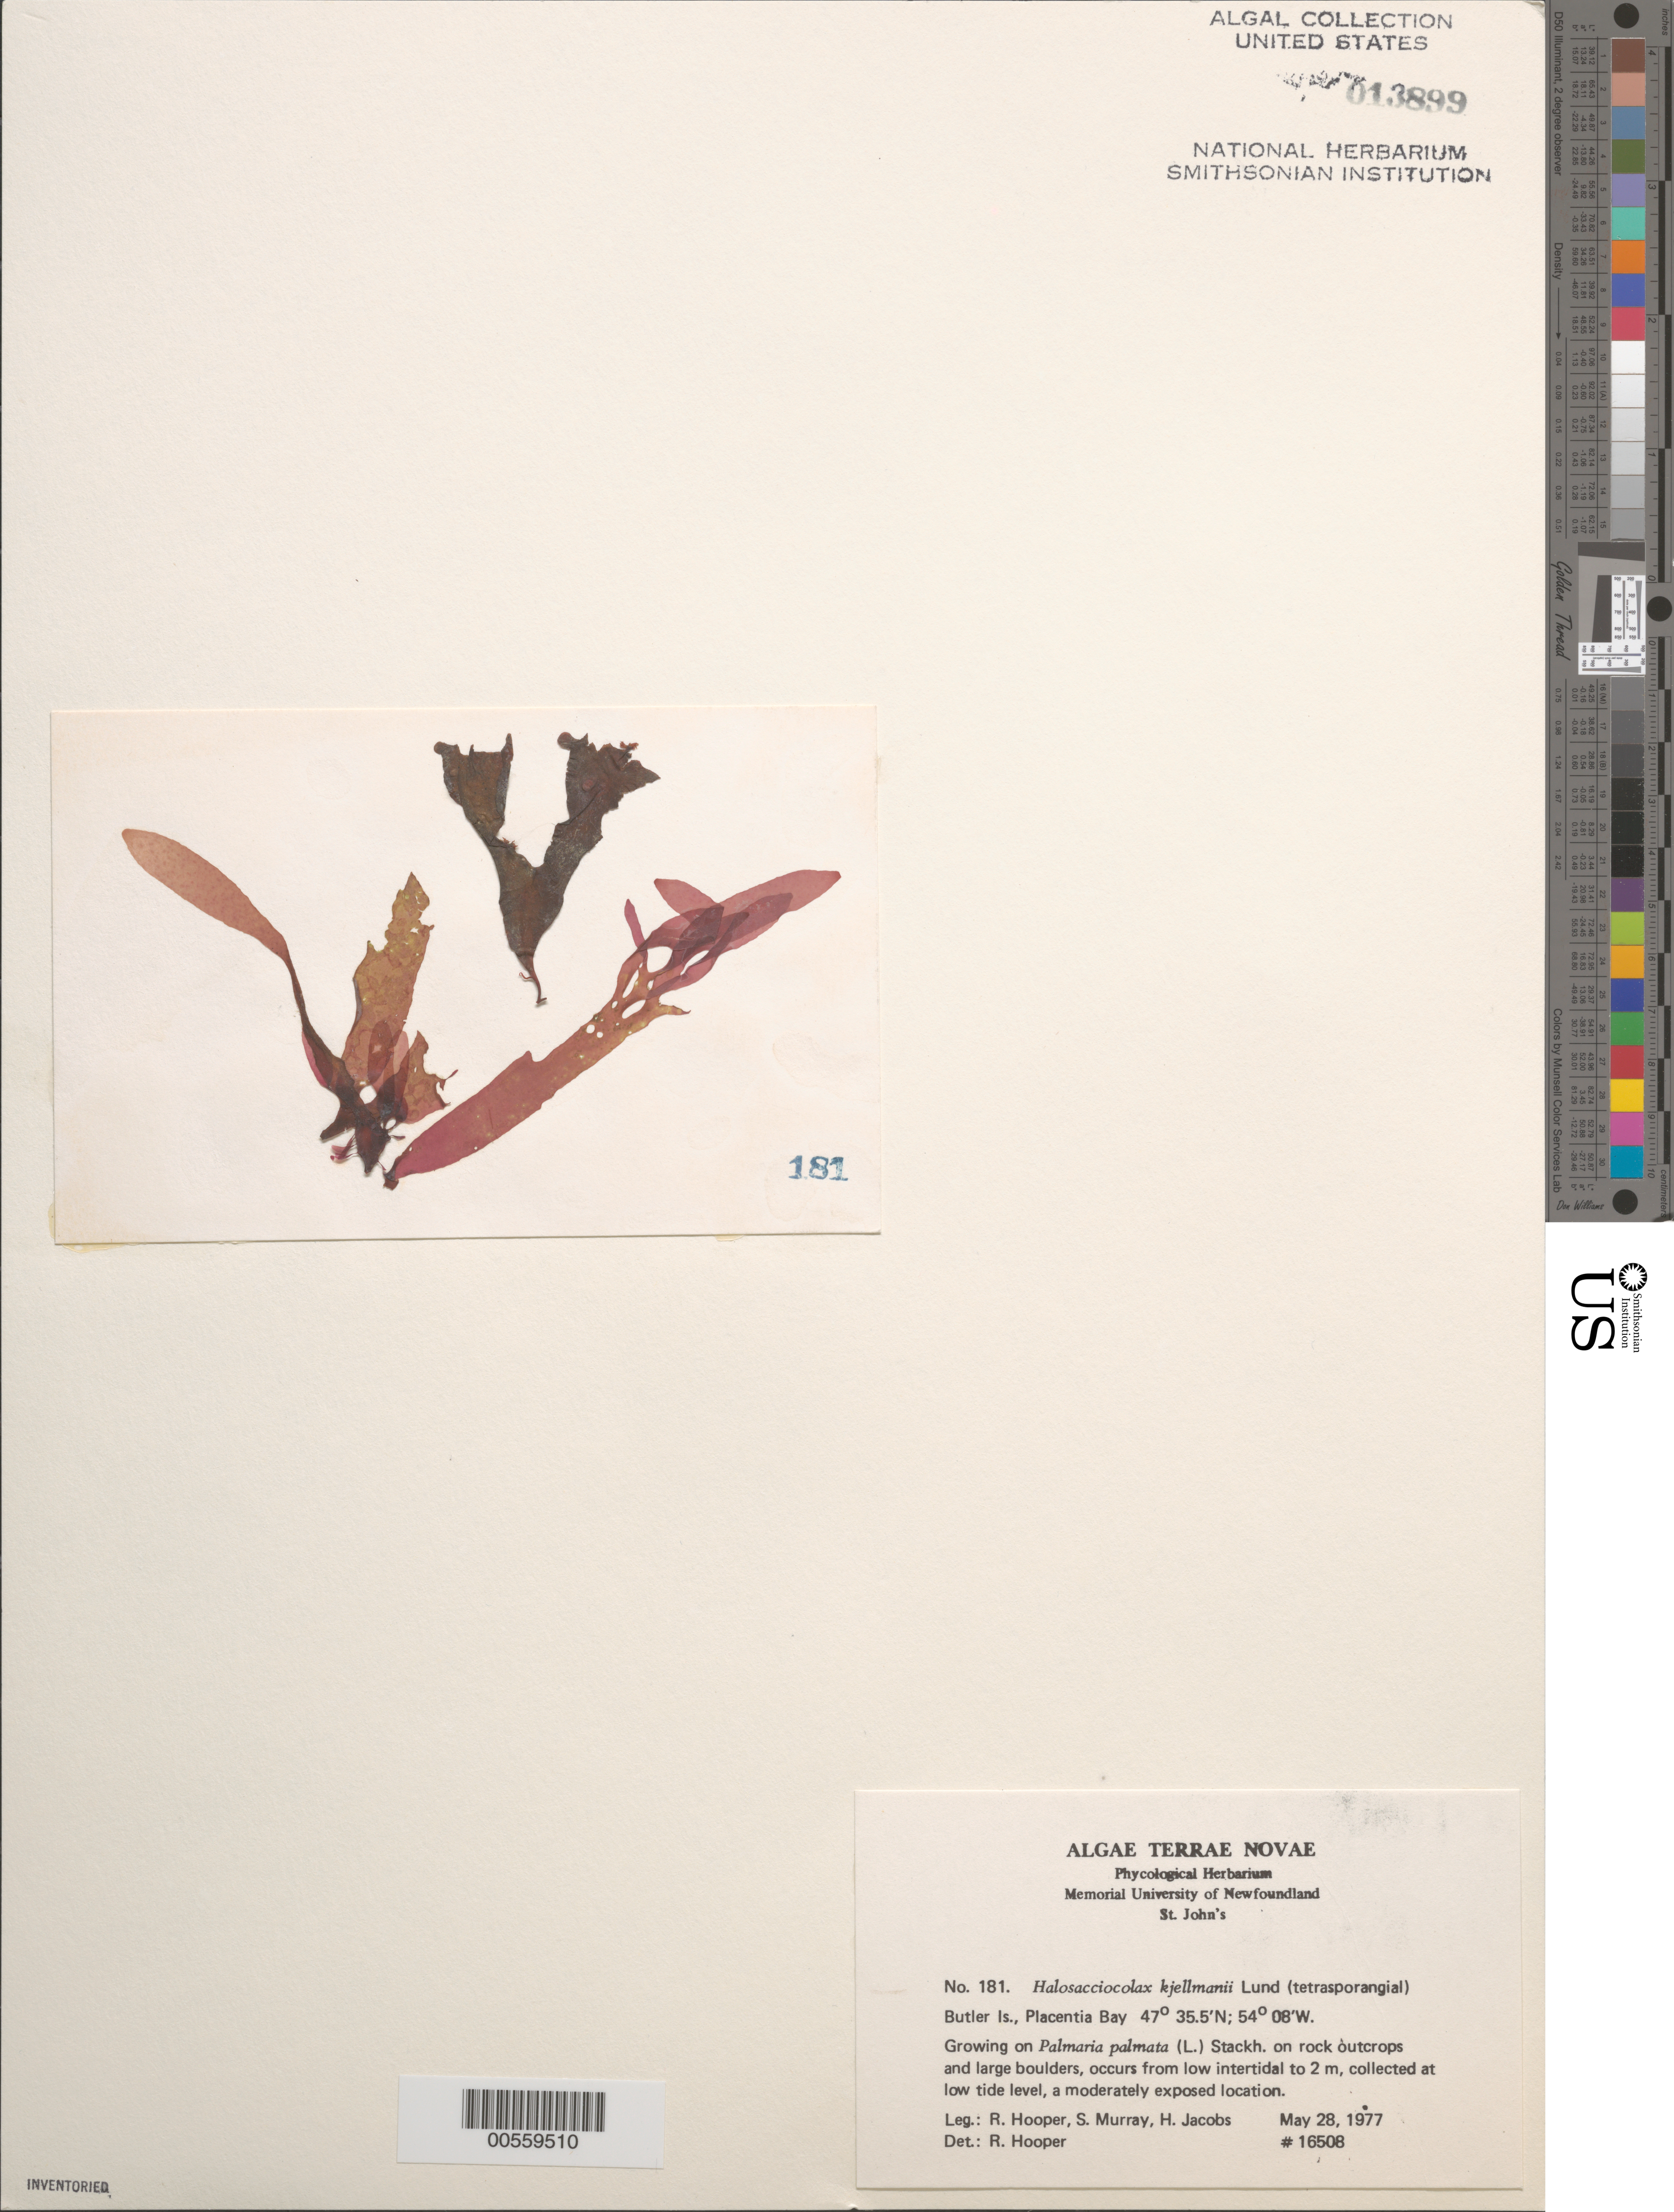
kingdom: Plantae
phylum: Rhodophyta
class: Florideophyceae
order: Palmariales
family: Rhodophysemataceae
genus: Rhodophysema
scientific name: Rhodophysema lundii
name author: C.W.Schneid. & M.J. Wynne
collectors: R. G. Hooper, S. Murray & H. Jacobs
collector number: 16508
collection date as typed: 28 May 1977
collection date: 1977-05-28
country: Canada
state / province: Newfoundland and Labrador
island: Butler Island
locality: Placentia Bay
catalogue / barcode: US 13899